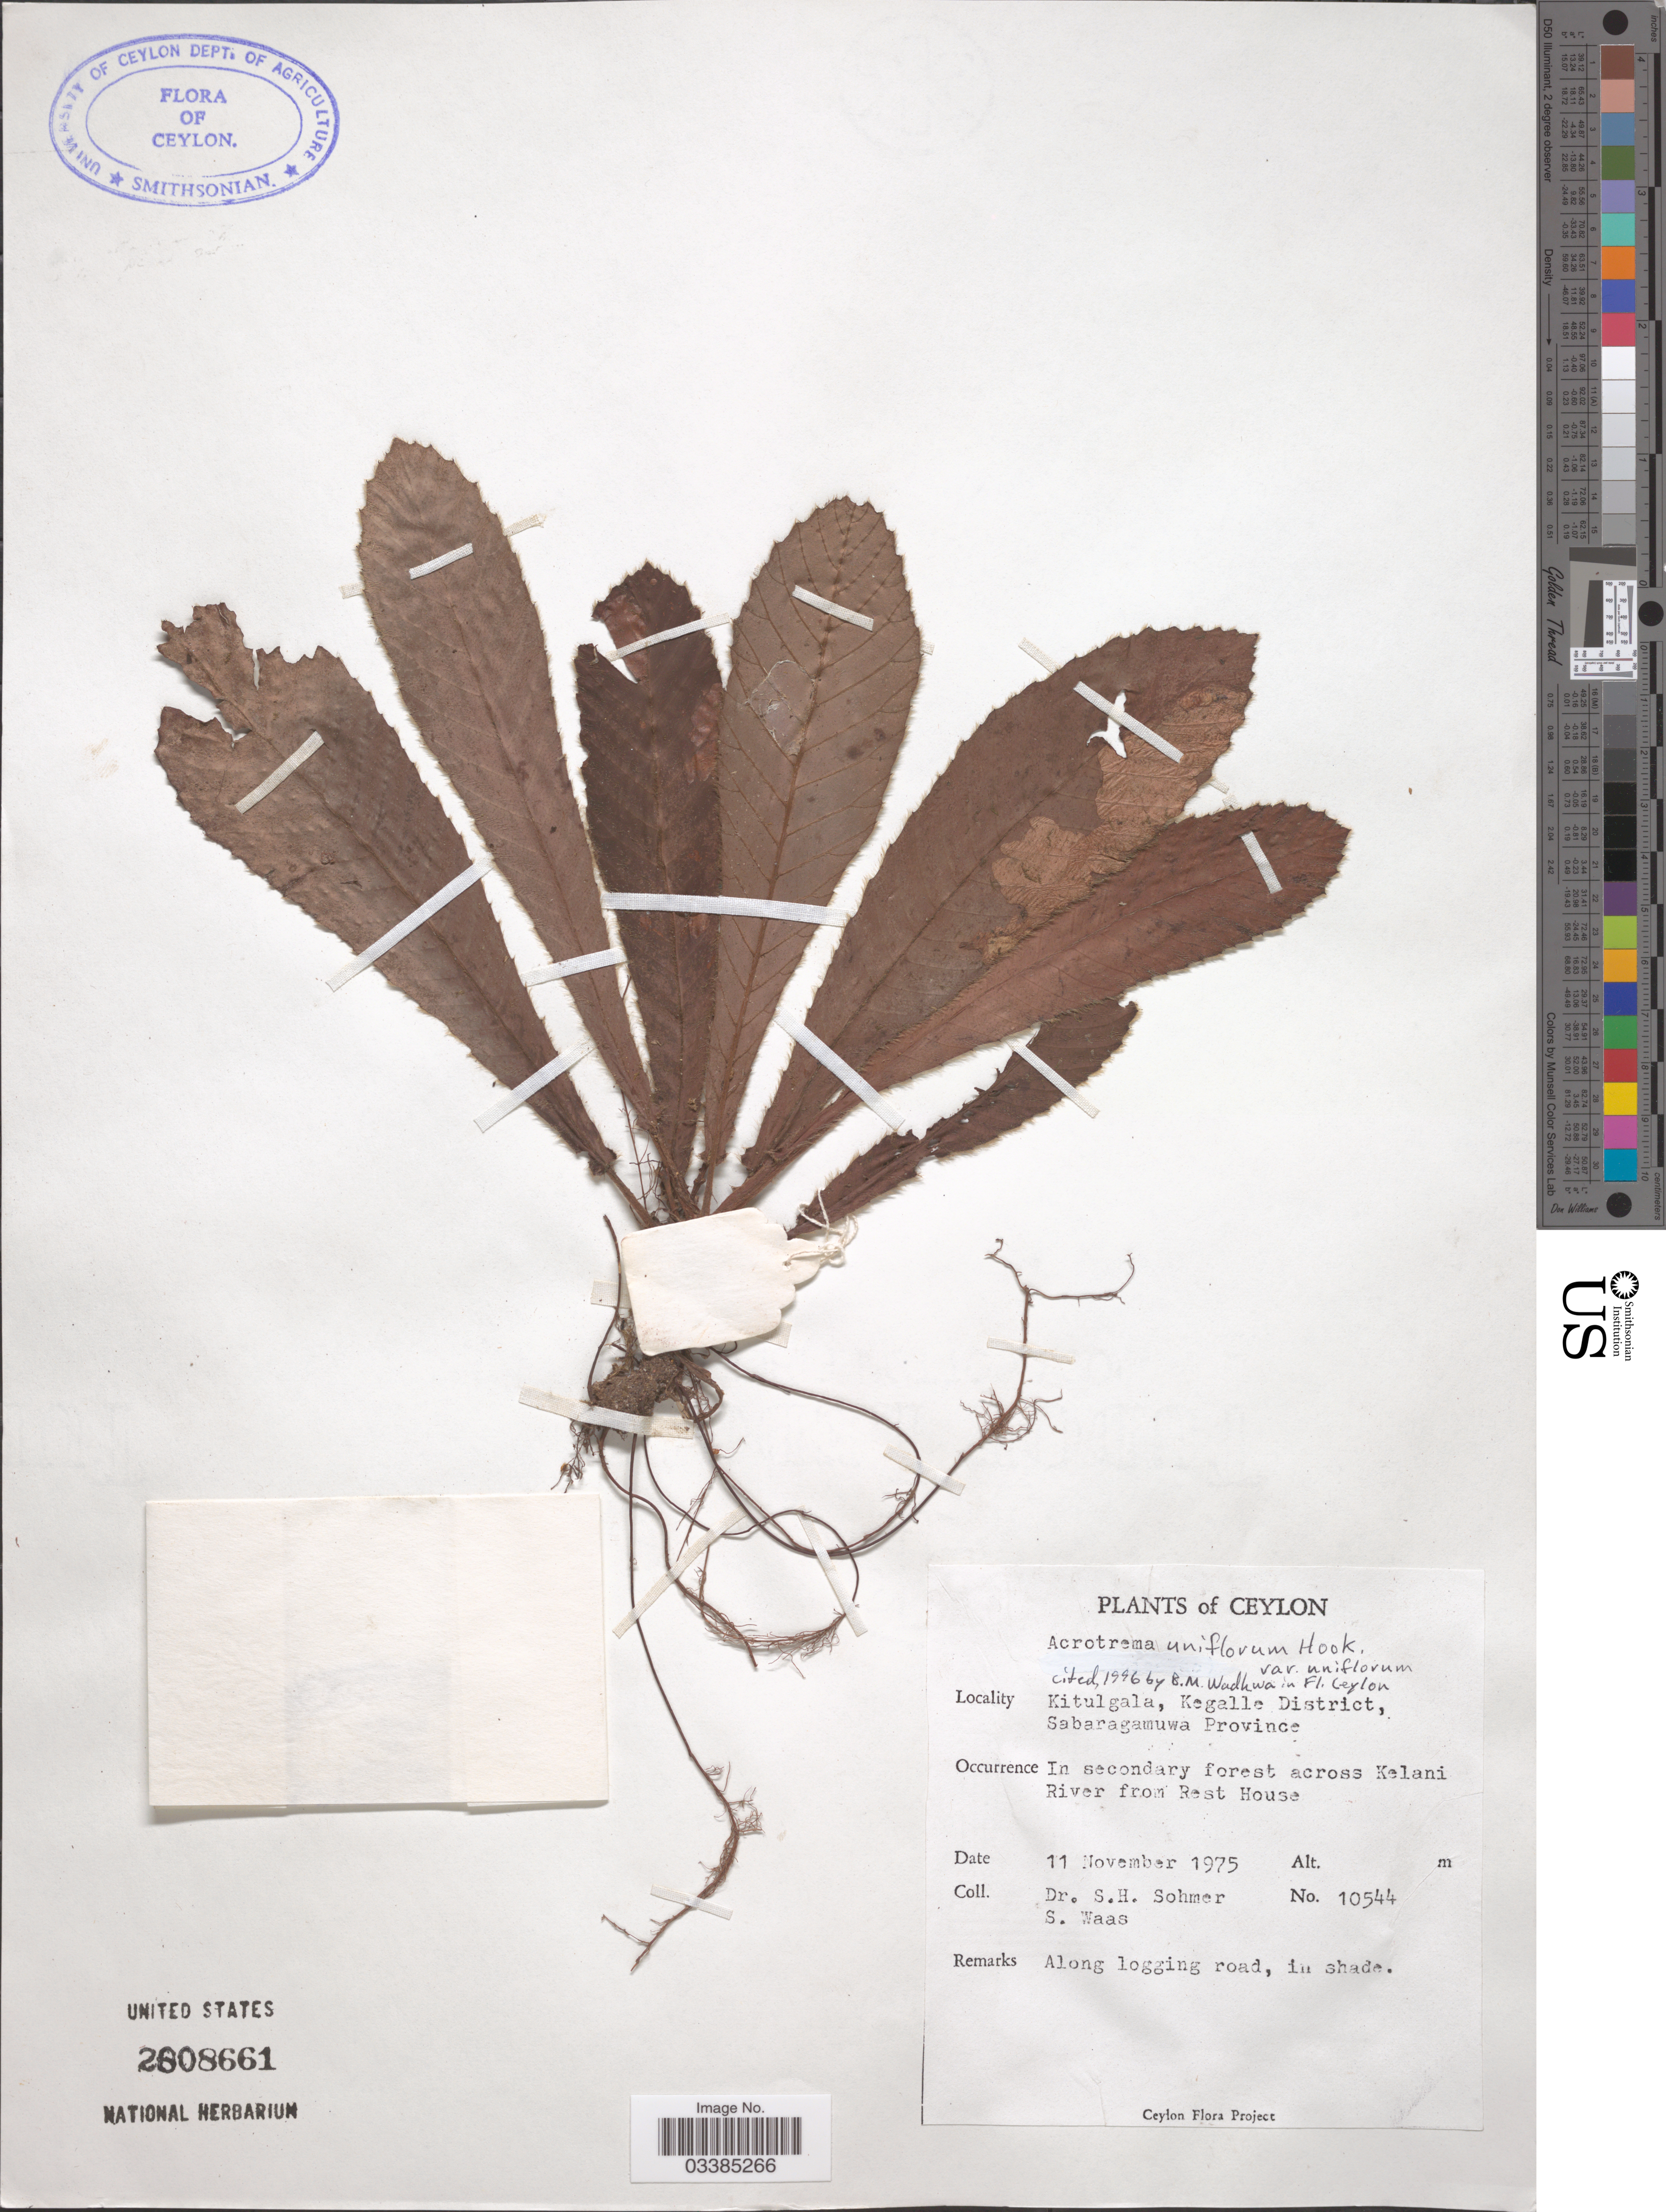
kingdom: Plantae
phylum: Tracheophyta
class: Magnoliopsida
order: Dilleniales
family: Dilleniaceae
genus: Acrotrema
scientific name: Acrotrema uniflorum var. uniflorum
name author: Hook.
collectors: S. H. Sohmer & S. Waas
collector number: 10544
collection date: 1975-11-11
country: Sri Lanka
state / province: Sabaragamuwa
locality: Ceylon. Kitulgala, Kegalle District. In secondary forest across Kelani River from Rest House.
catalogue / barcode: US 2808661